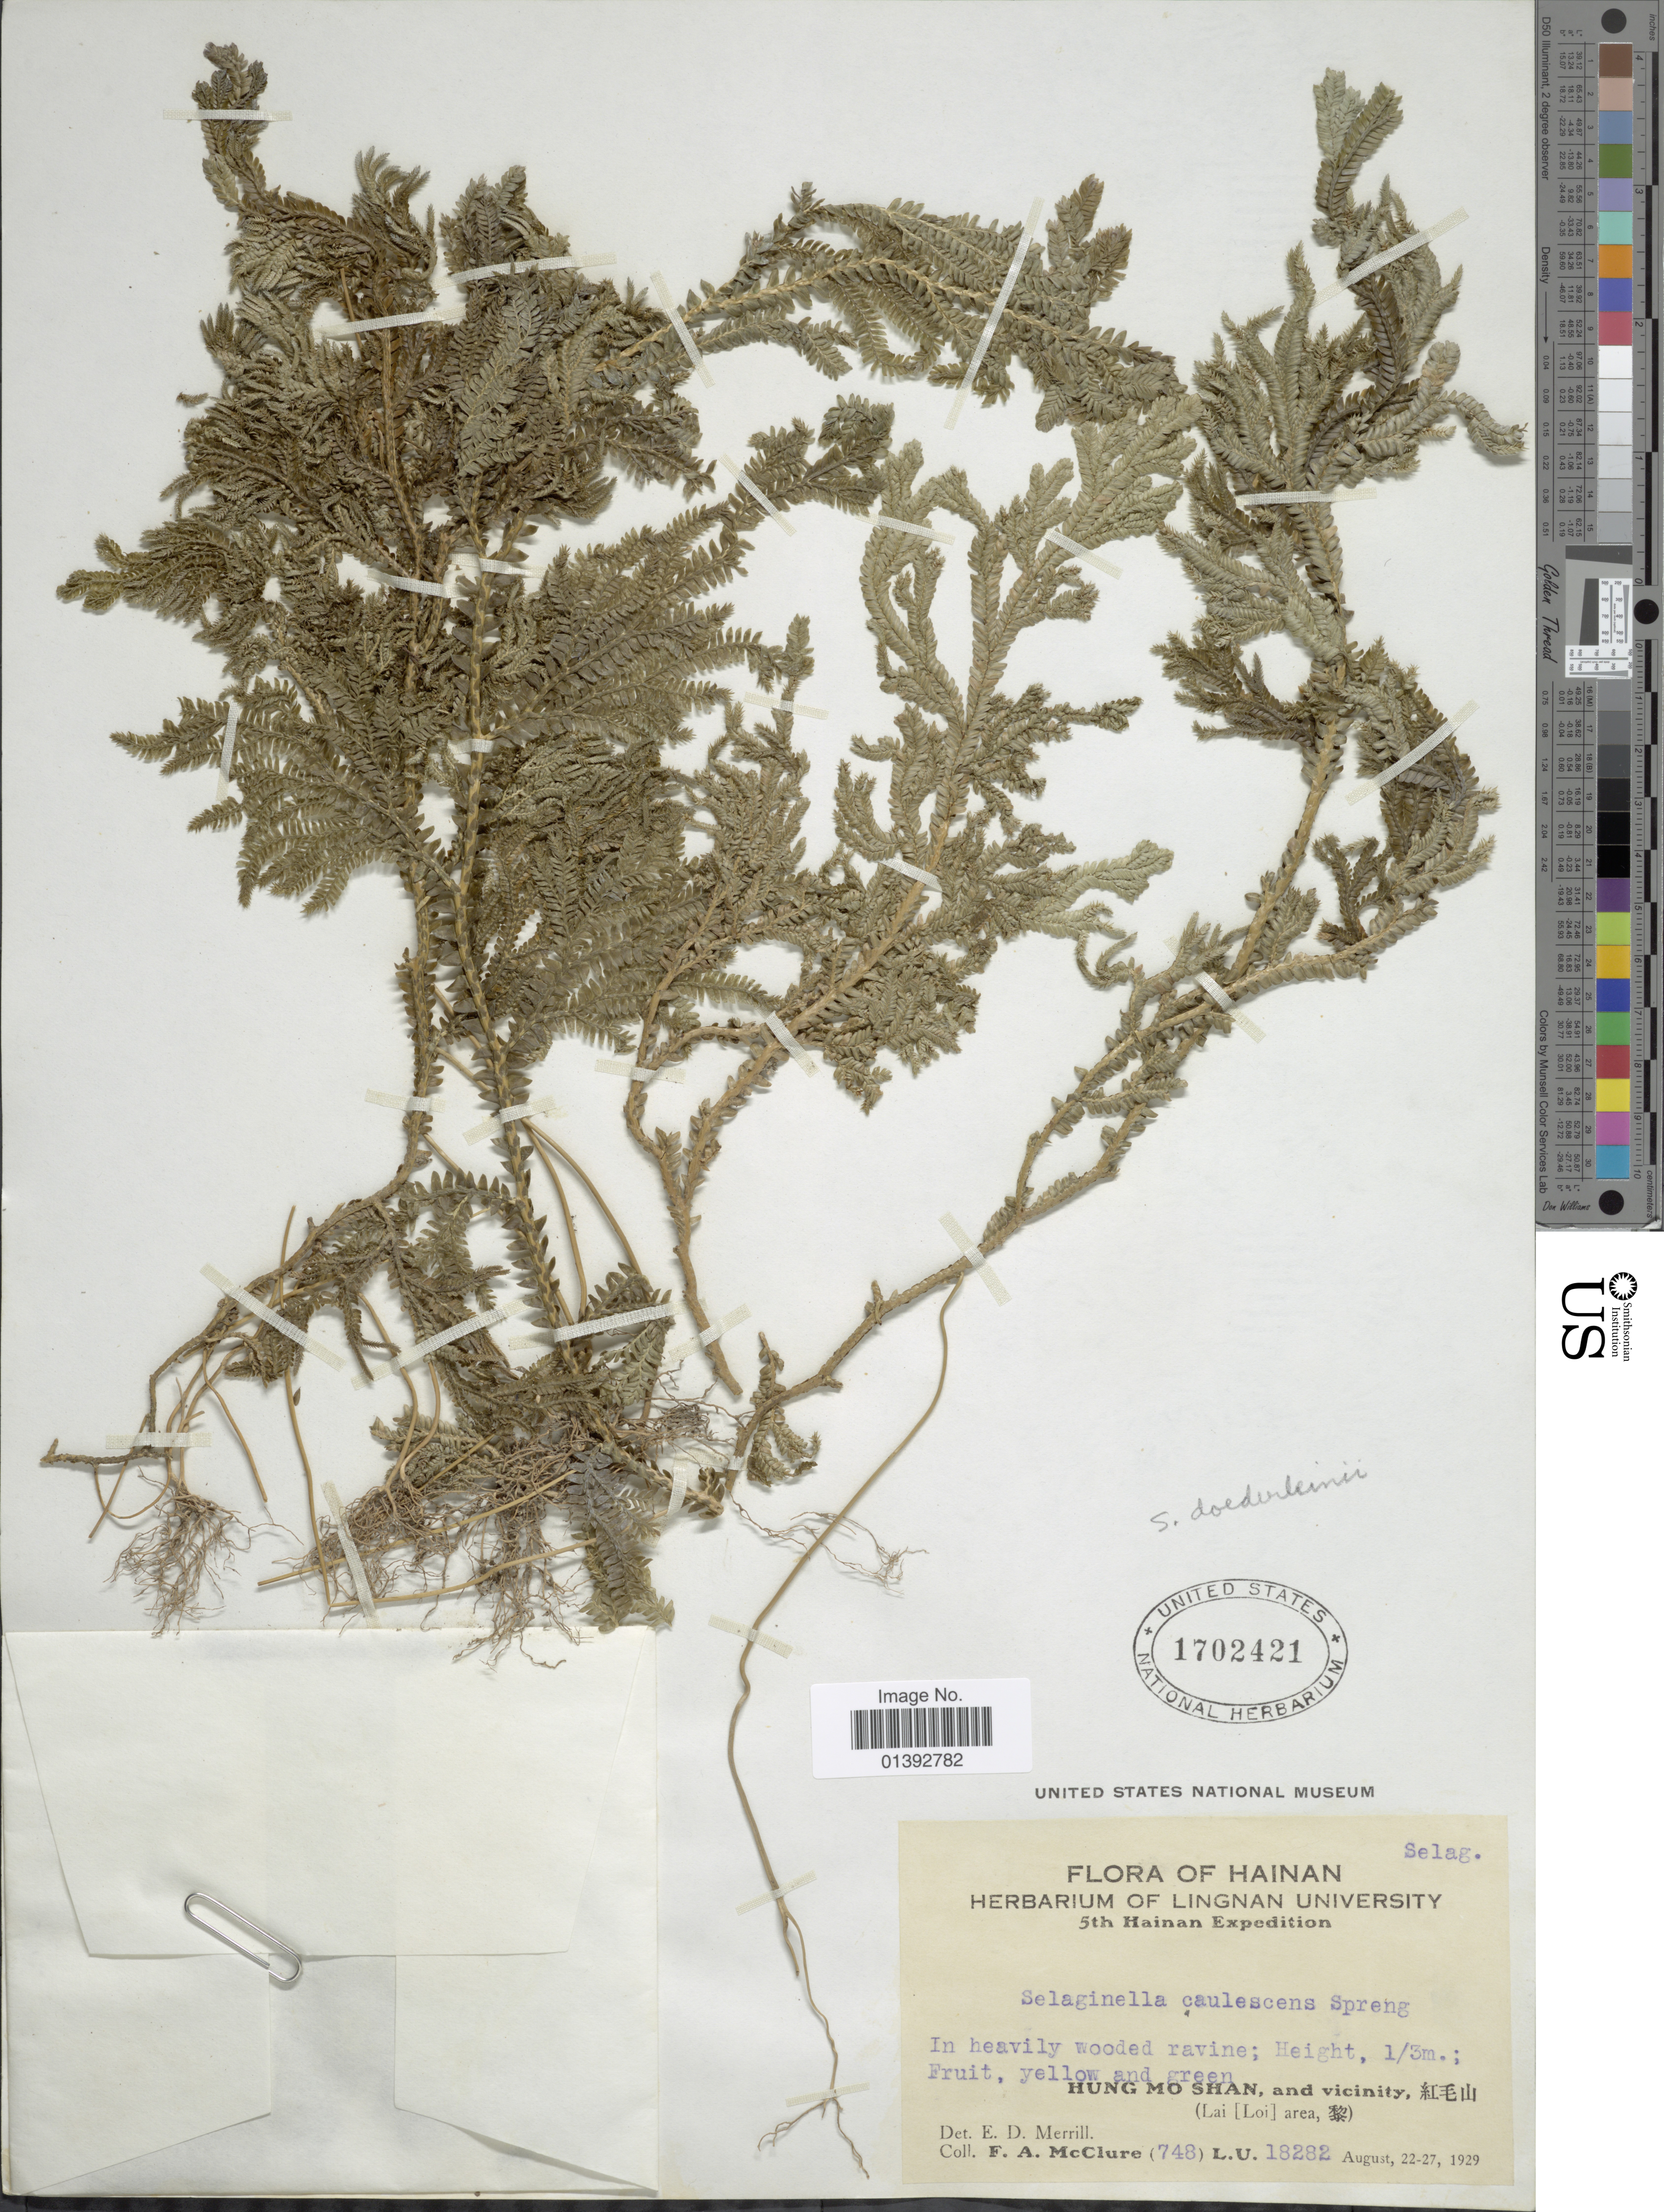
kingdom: Plantae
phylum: Tracheophyta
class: Lycopodiopsida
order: Selaginellales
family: Selaginellaceae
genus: Selaginella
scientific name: Selaginella doederleinii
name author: Hieron.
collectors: F. A. McClure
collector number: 748/18282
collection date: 1929-08-22/1929-08-27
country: China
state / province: Hainan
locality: Qiongzhong Li and Miao Autonomous County; Hongmao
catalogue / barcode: US 1702421